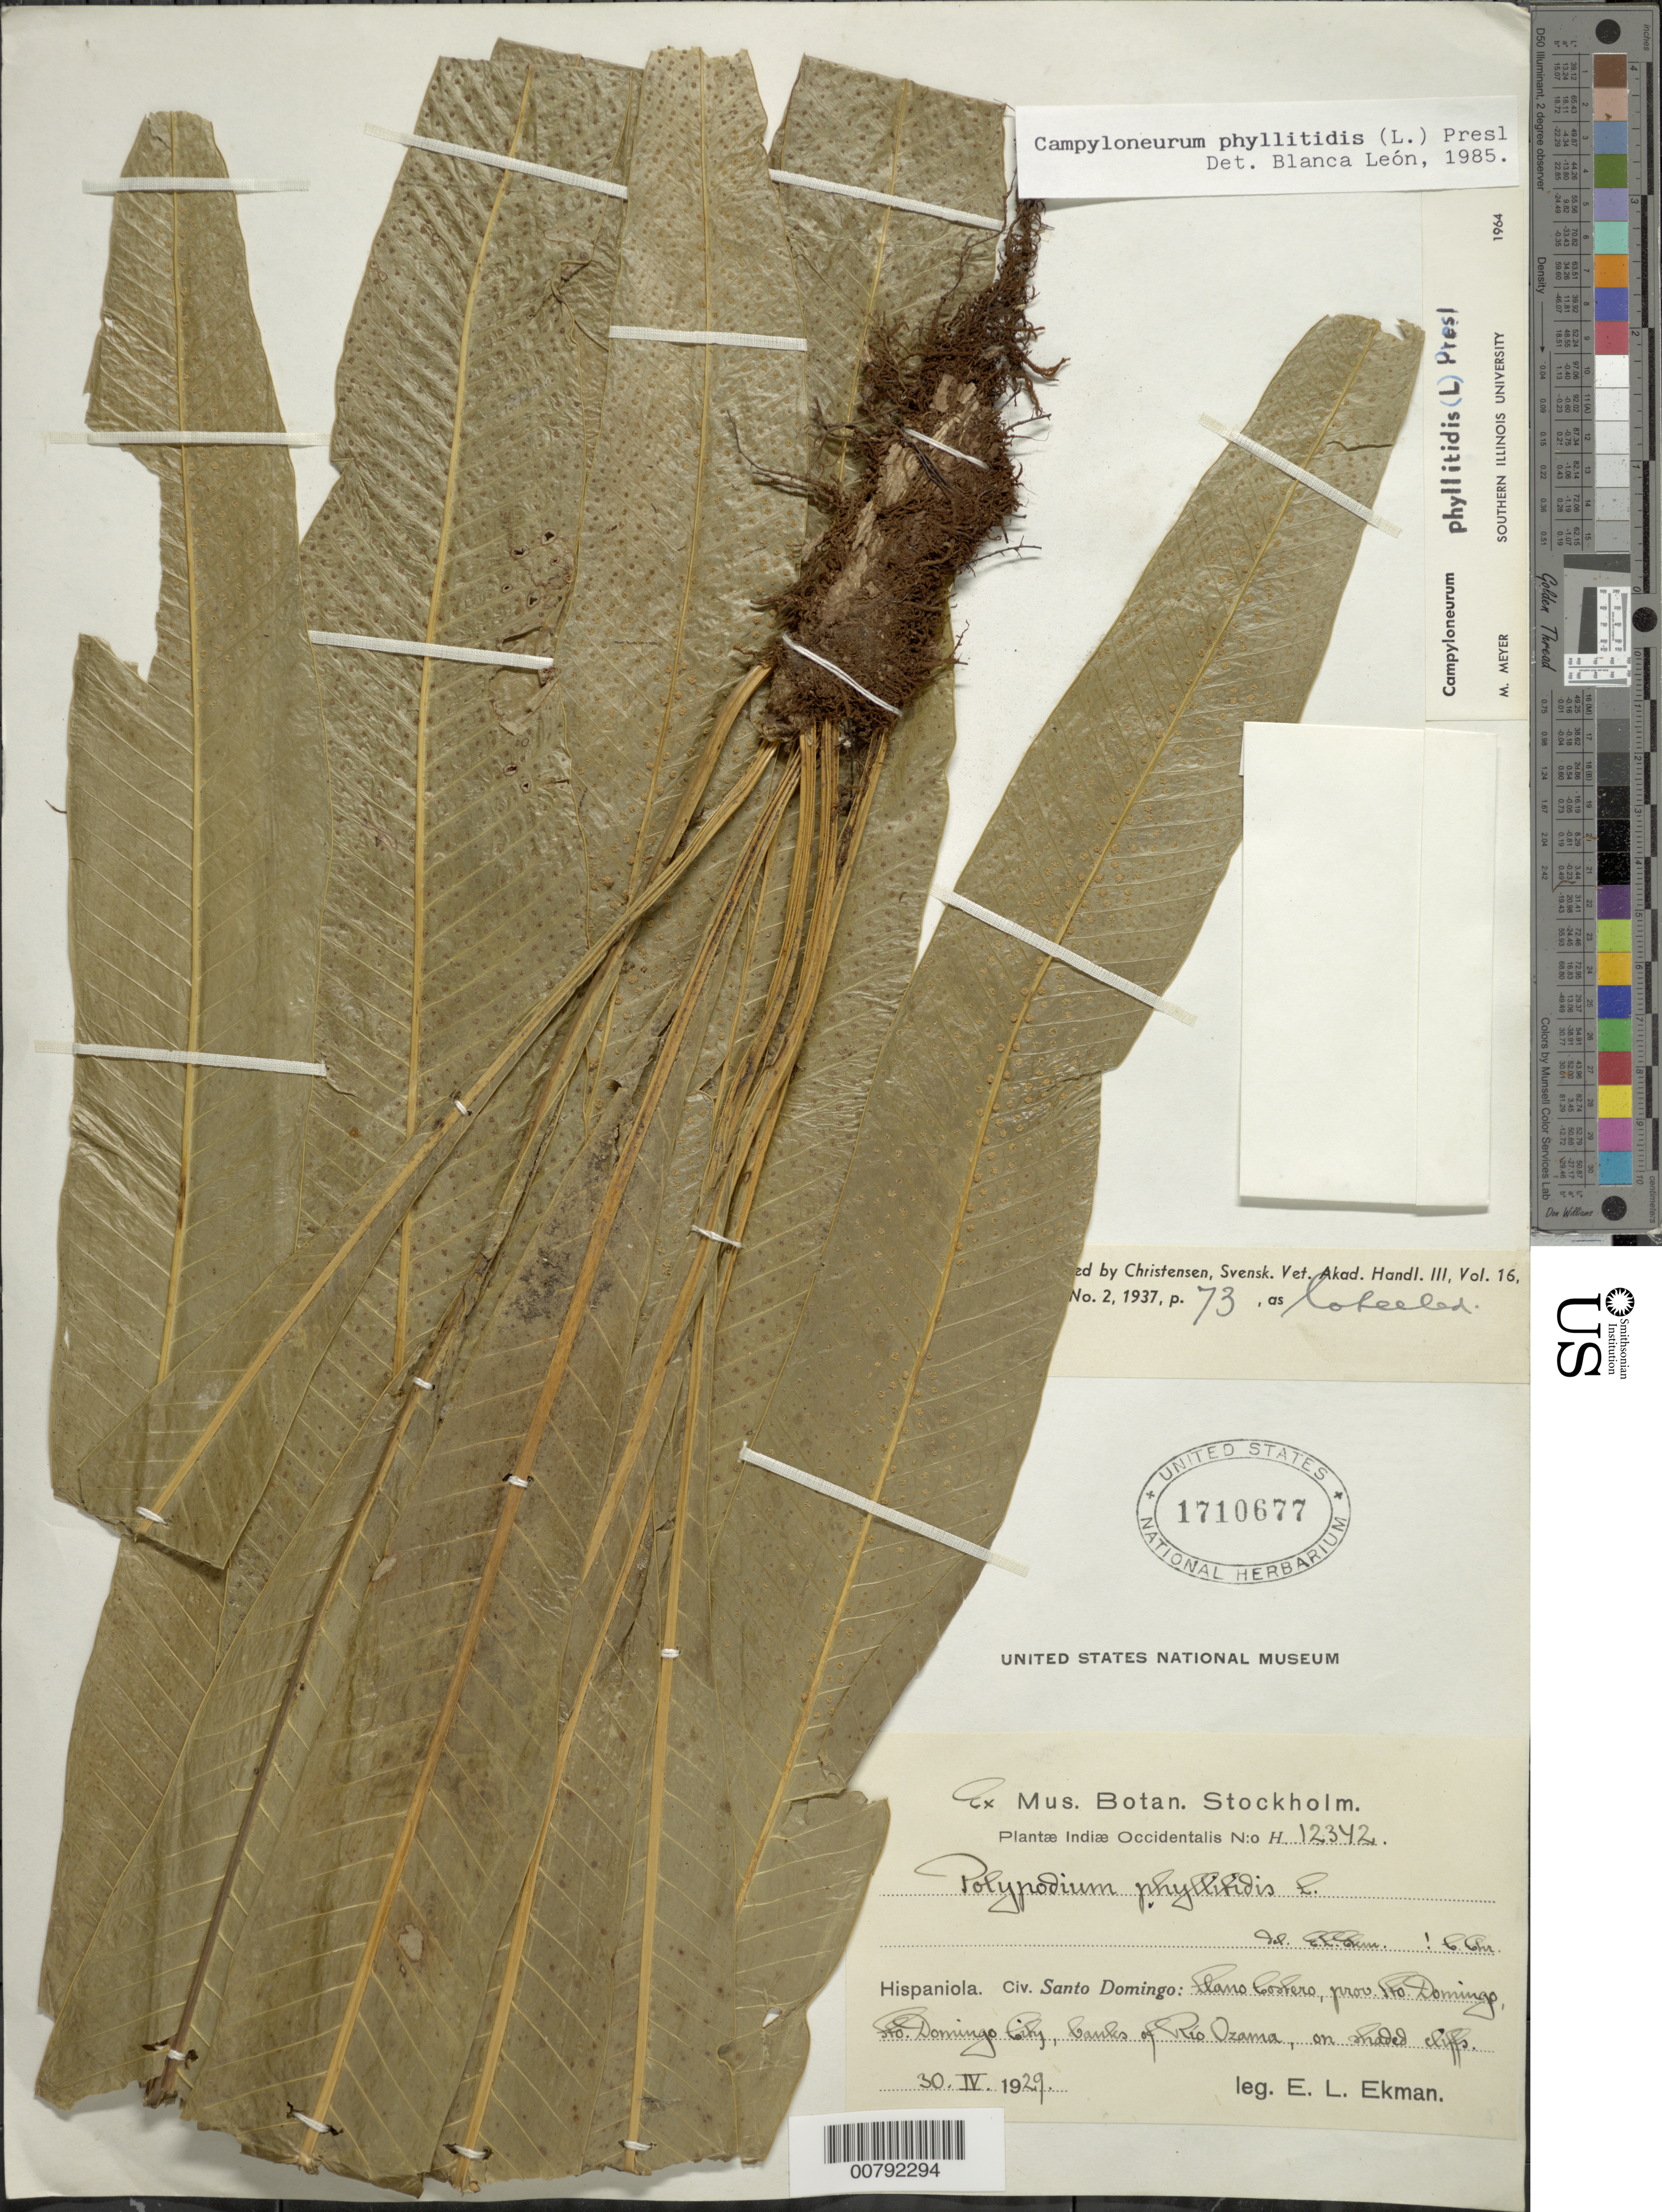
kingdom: Plantae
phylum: Tracheophyta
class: Polypodiopsida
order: Polypodiales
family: Polypodiaceae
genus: Campyloneurum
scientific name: Campyloneurum phyllitidis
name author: (L.) C. Presl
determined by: León, B.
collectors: E. L. Ekman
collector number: H 12342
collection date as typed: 30 Apr 1929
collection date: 1929-04-30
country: Dominican Republic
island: Hispaniola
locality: Prov. Santo Domingo, Santo Domingo City, Llano Costero, Río Ozama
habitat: Shaded cliff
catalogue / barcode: US 1710677